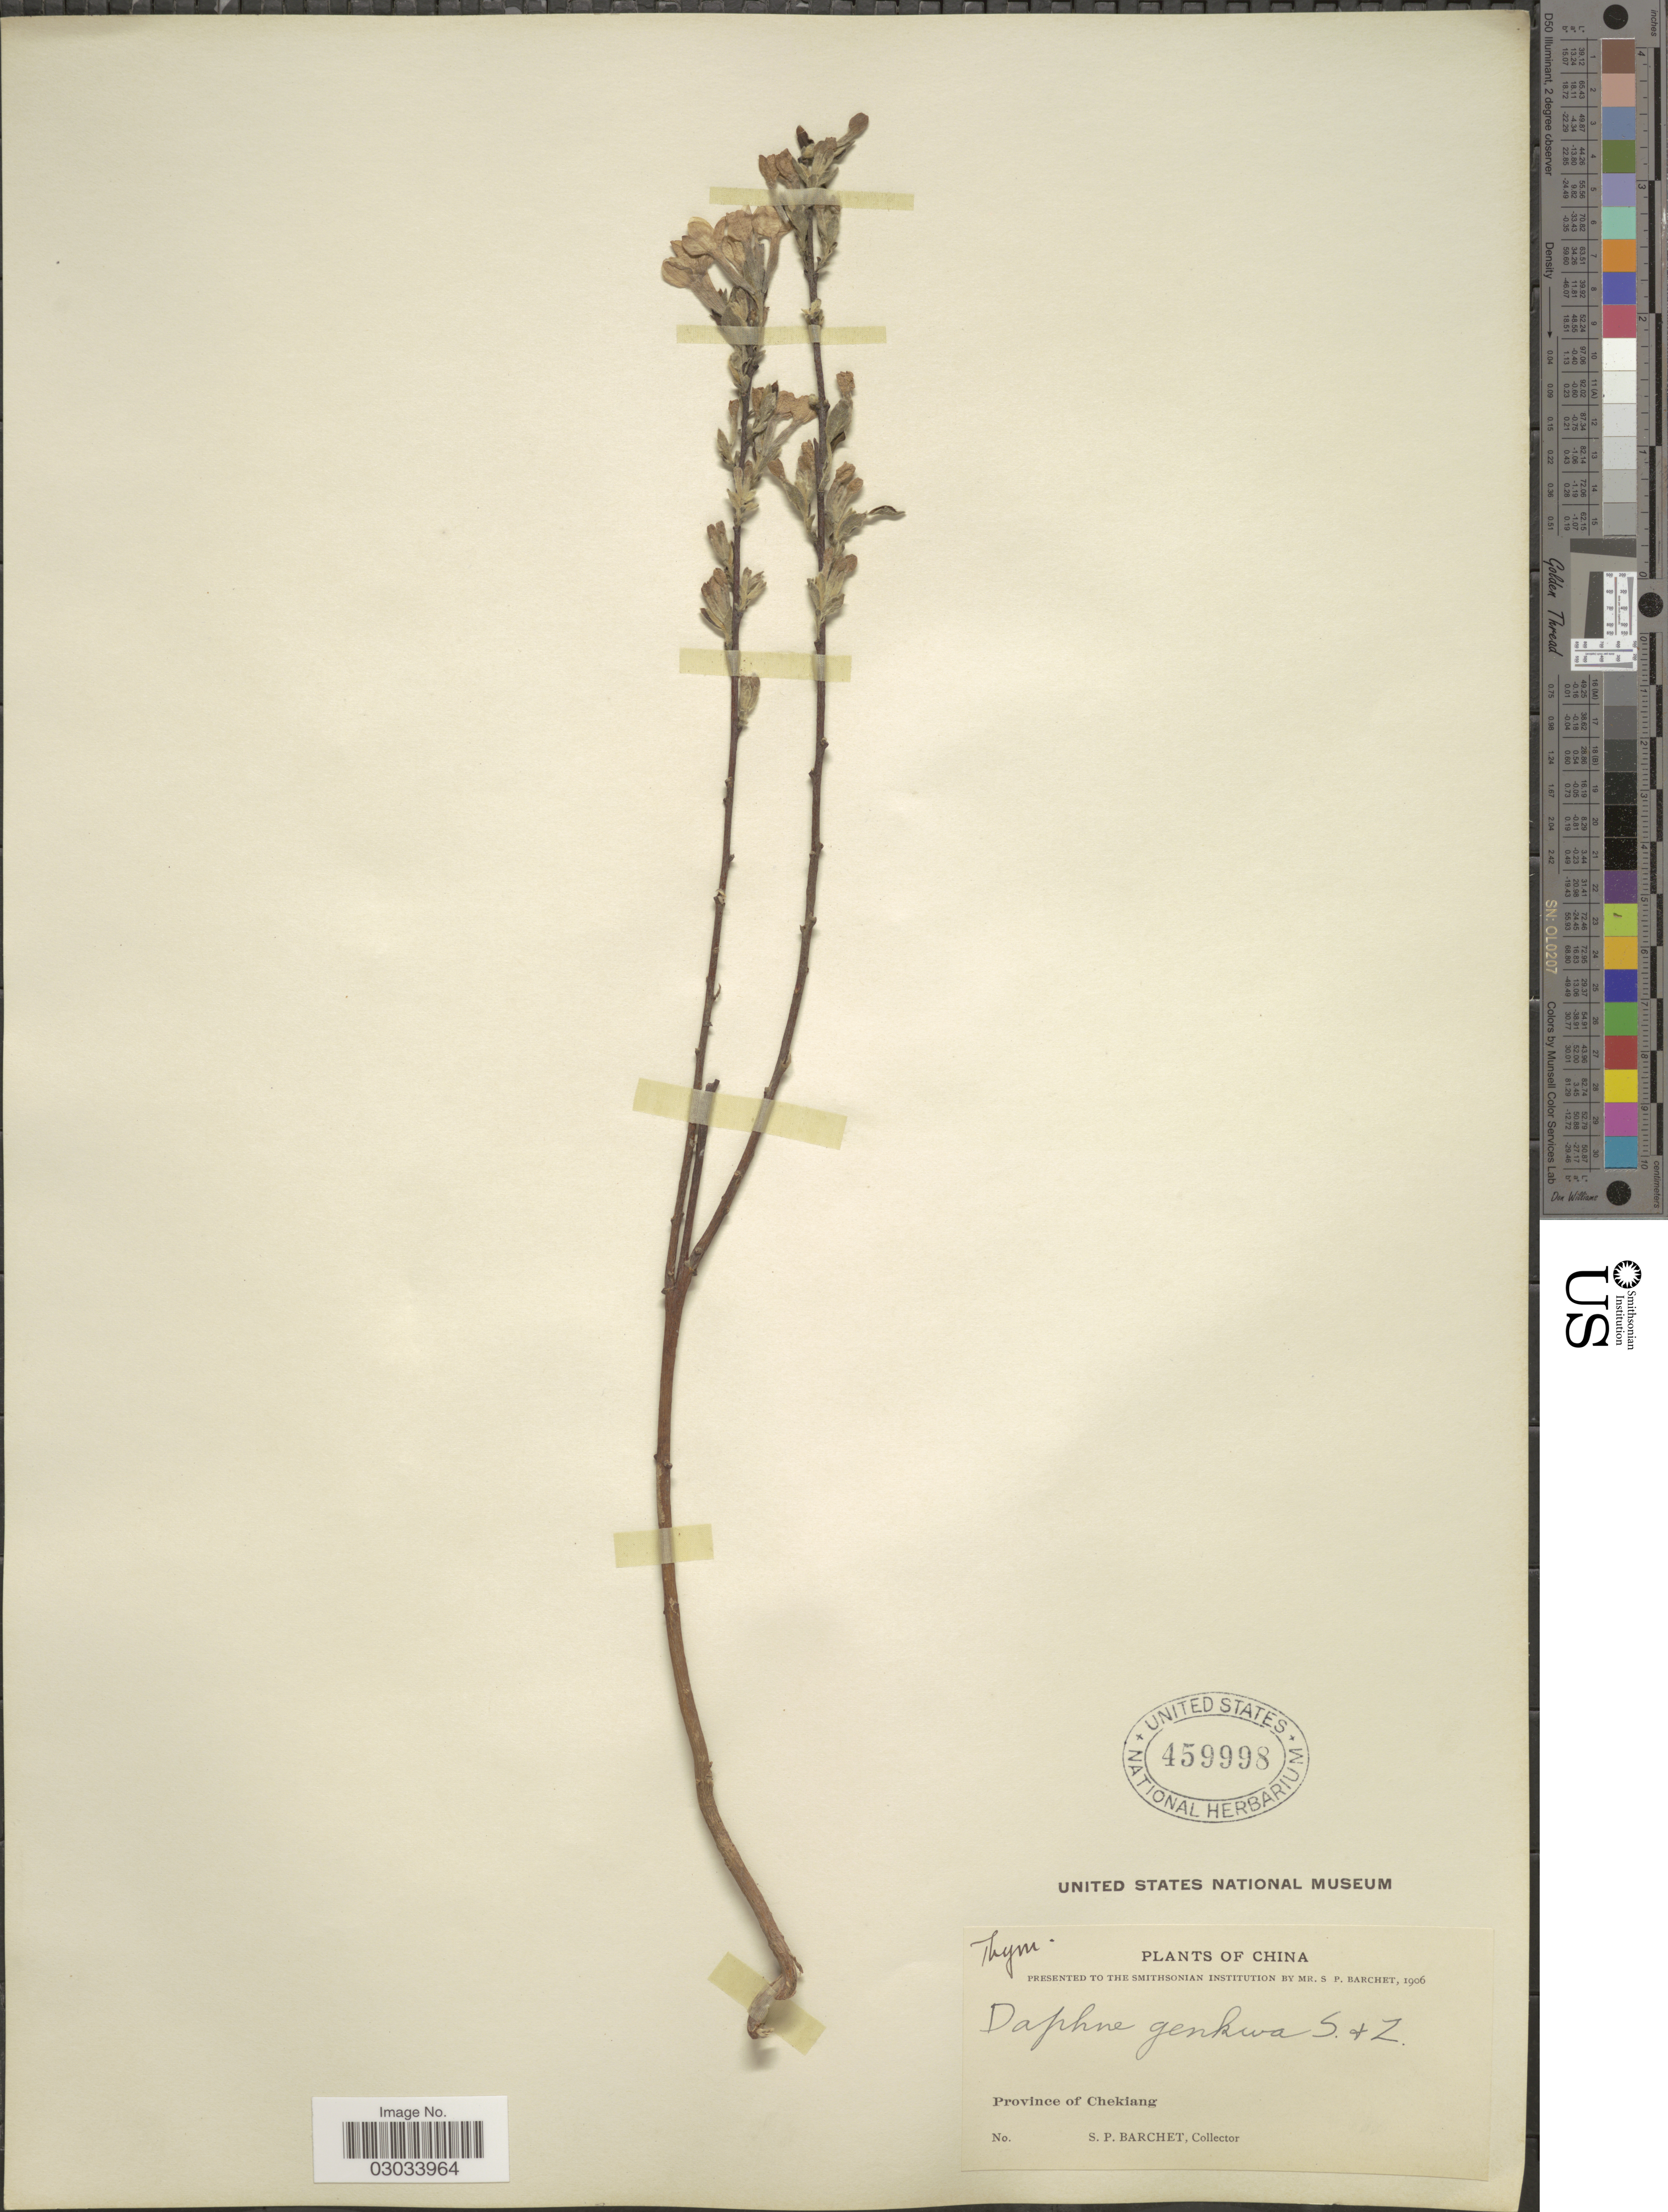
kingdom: Plantae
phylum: Tracheophyta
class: Magnoliopsida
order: Malvales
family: Thymelaeaceae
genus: Daphne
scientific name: Daphne genkwa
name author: Siebold & Zucc.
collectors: S. P. Barchet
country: China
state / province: Zhejiang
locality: Province of Chekiang.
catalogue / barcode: US 459998